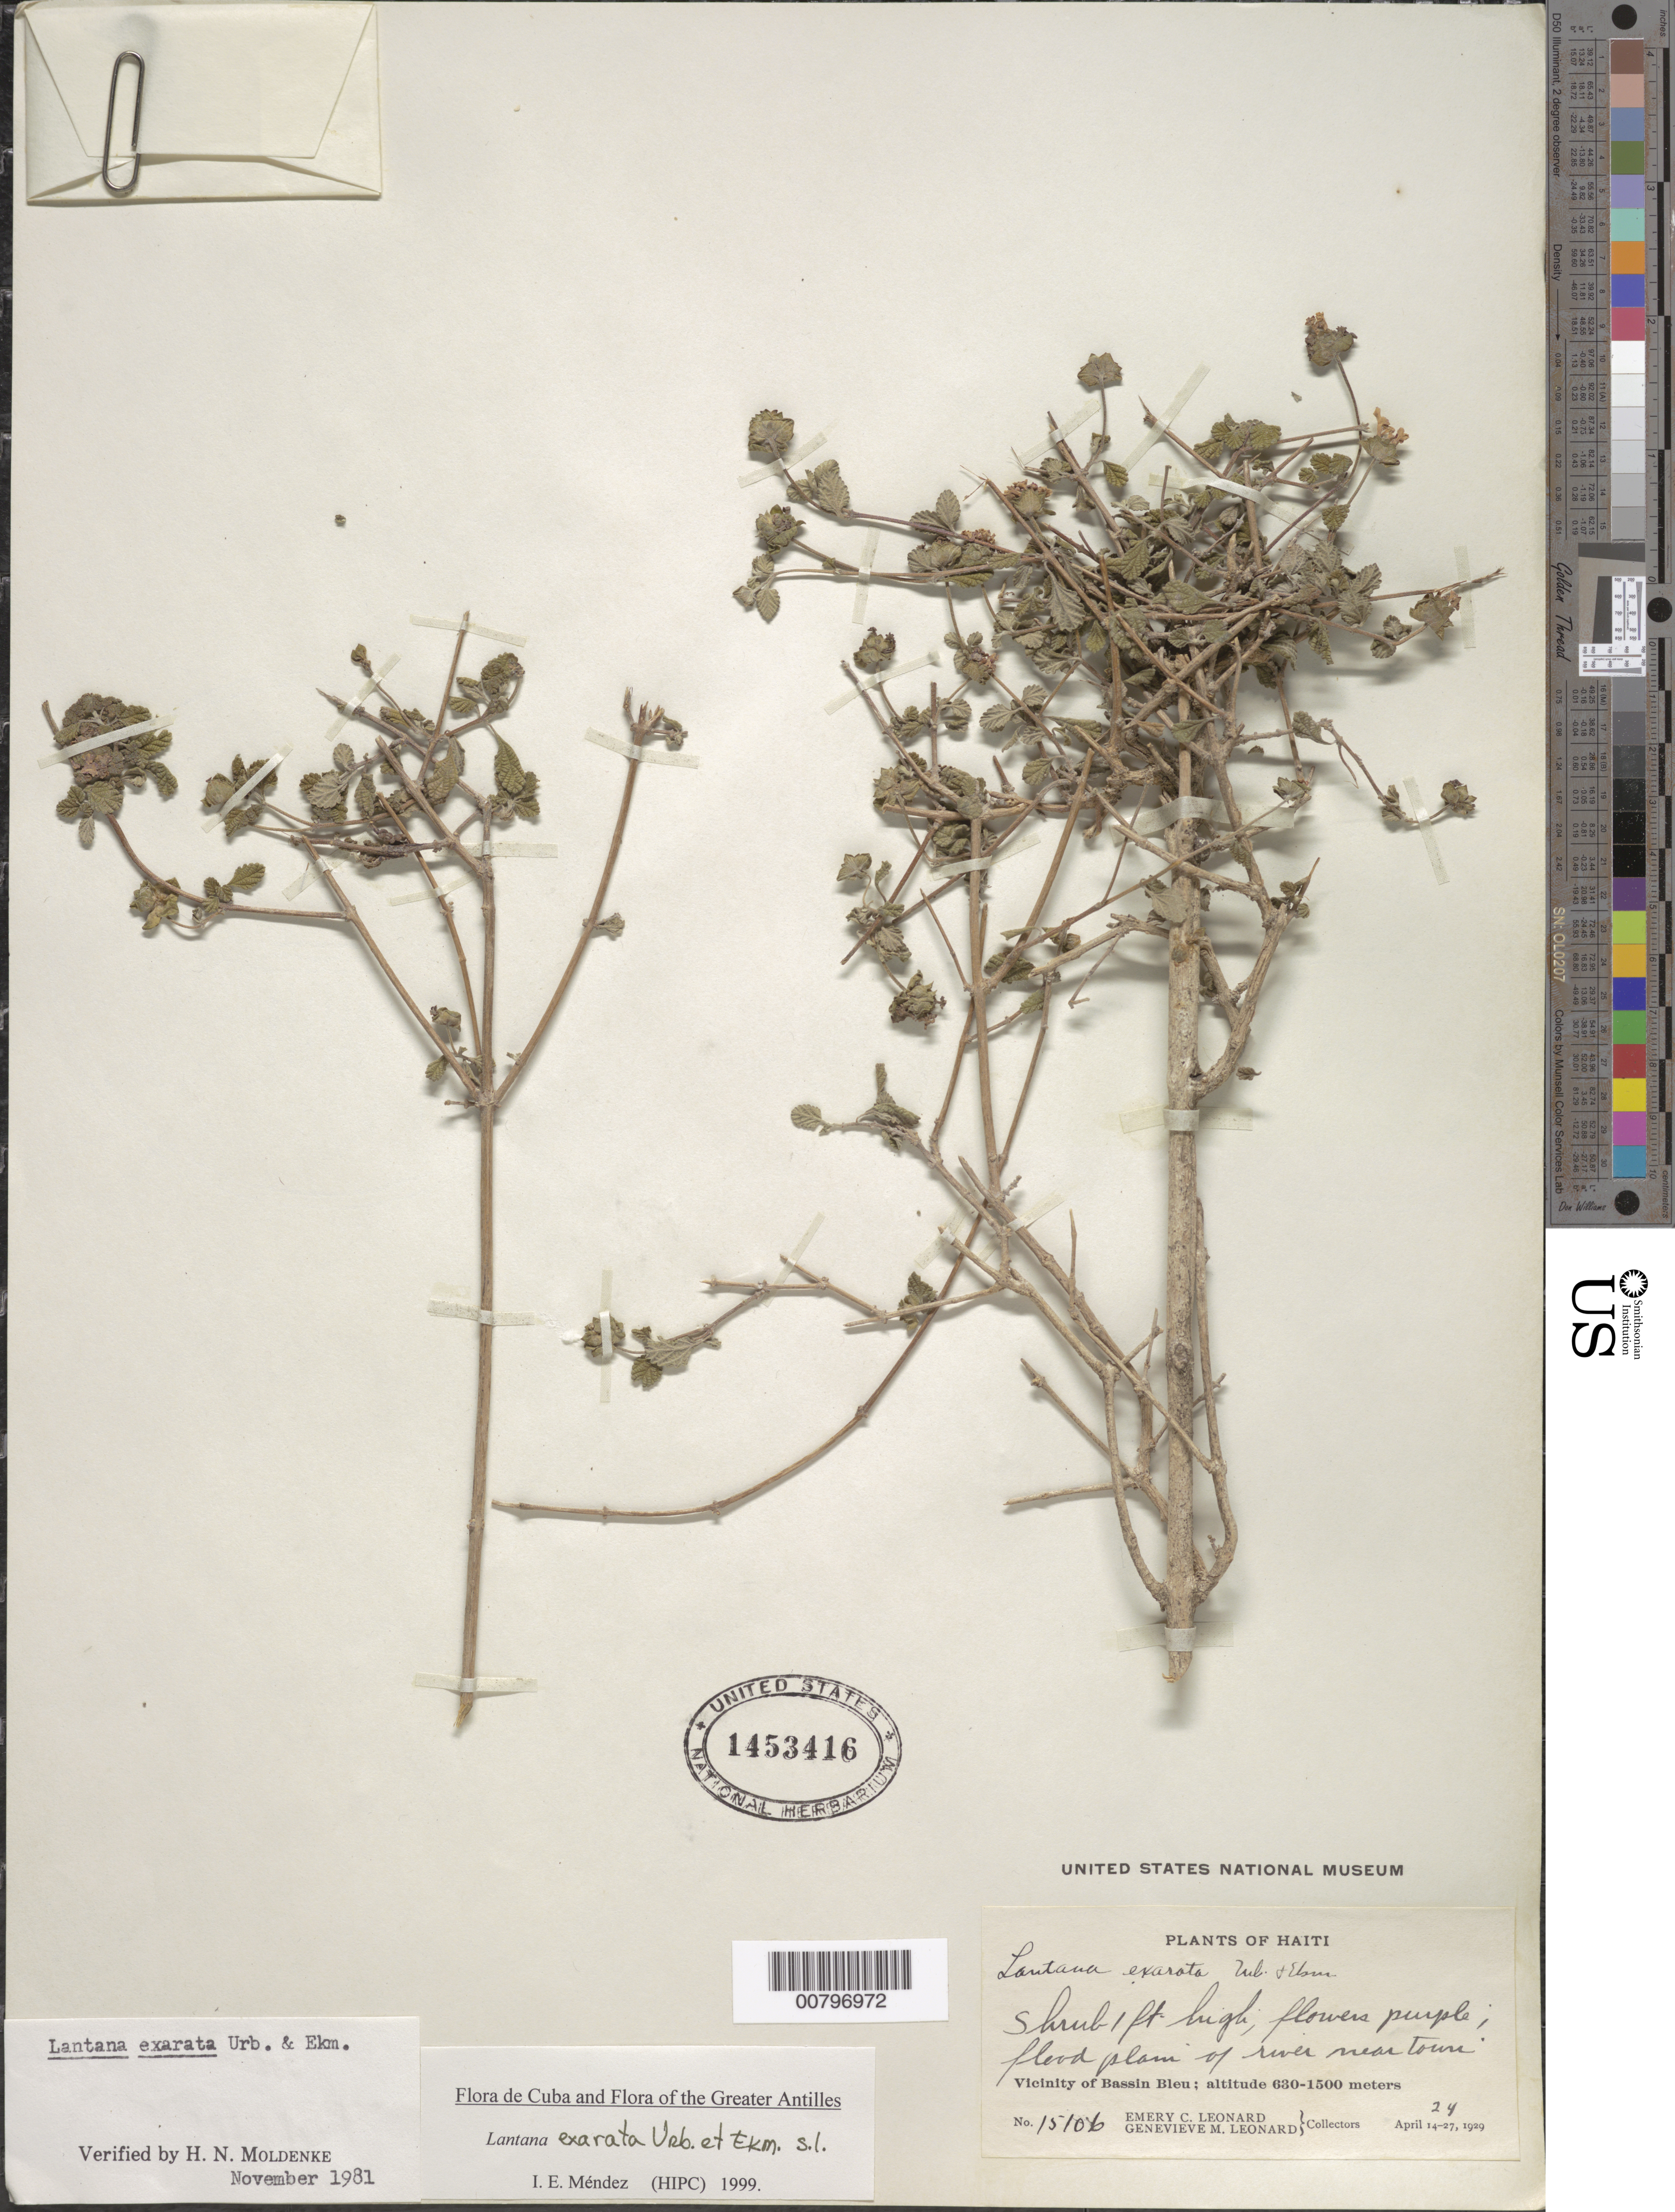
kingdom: Plantae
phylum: Tracheophyta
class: Magnoliopsida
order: Lamiales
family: Verbenaceae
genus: Lantana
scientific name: Lantana exarata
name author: Urb. & Ekman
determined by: Méndez, Isidro E., (HIPC)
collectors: E. C. Leonard & G. M. Leonard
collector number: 15106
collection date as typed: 24 Apr 1929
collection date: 1929-04-24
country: Haiti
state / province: Nord-Ouest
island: Hispaniola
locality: Near town of Bassin Bleu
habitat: Flood plain of river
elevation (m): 630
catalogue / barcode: US 1453416